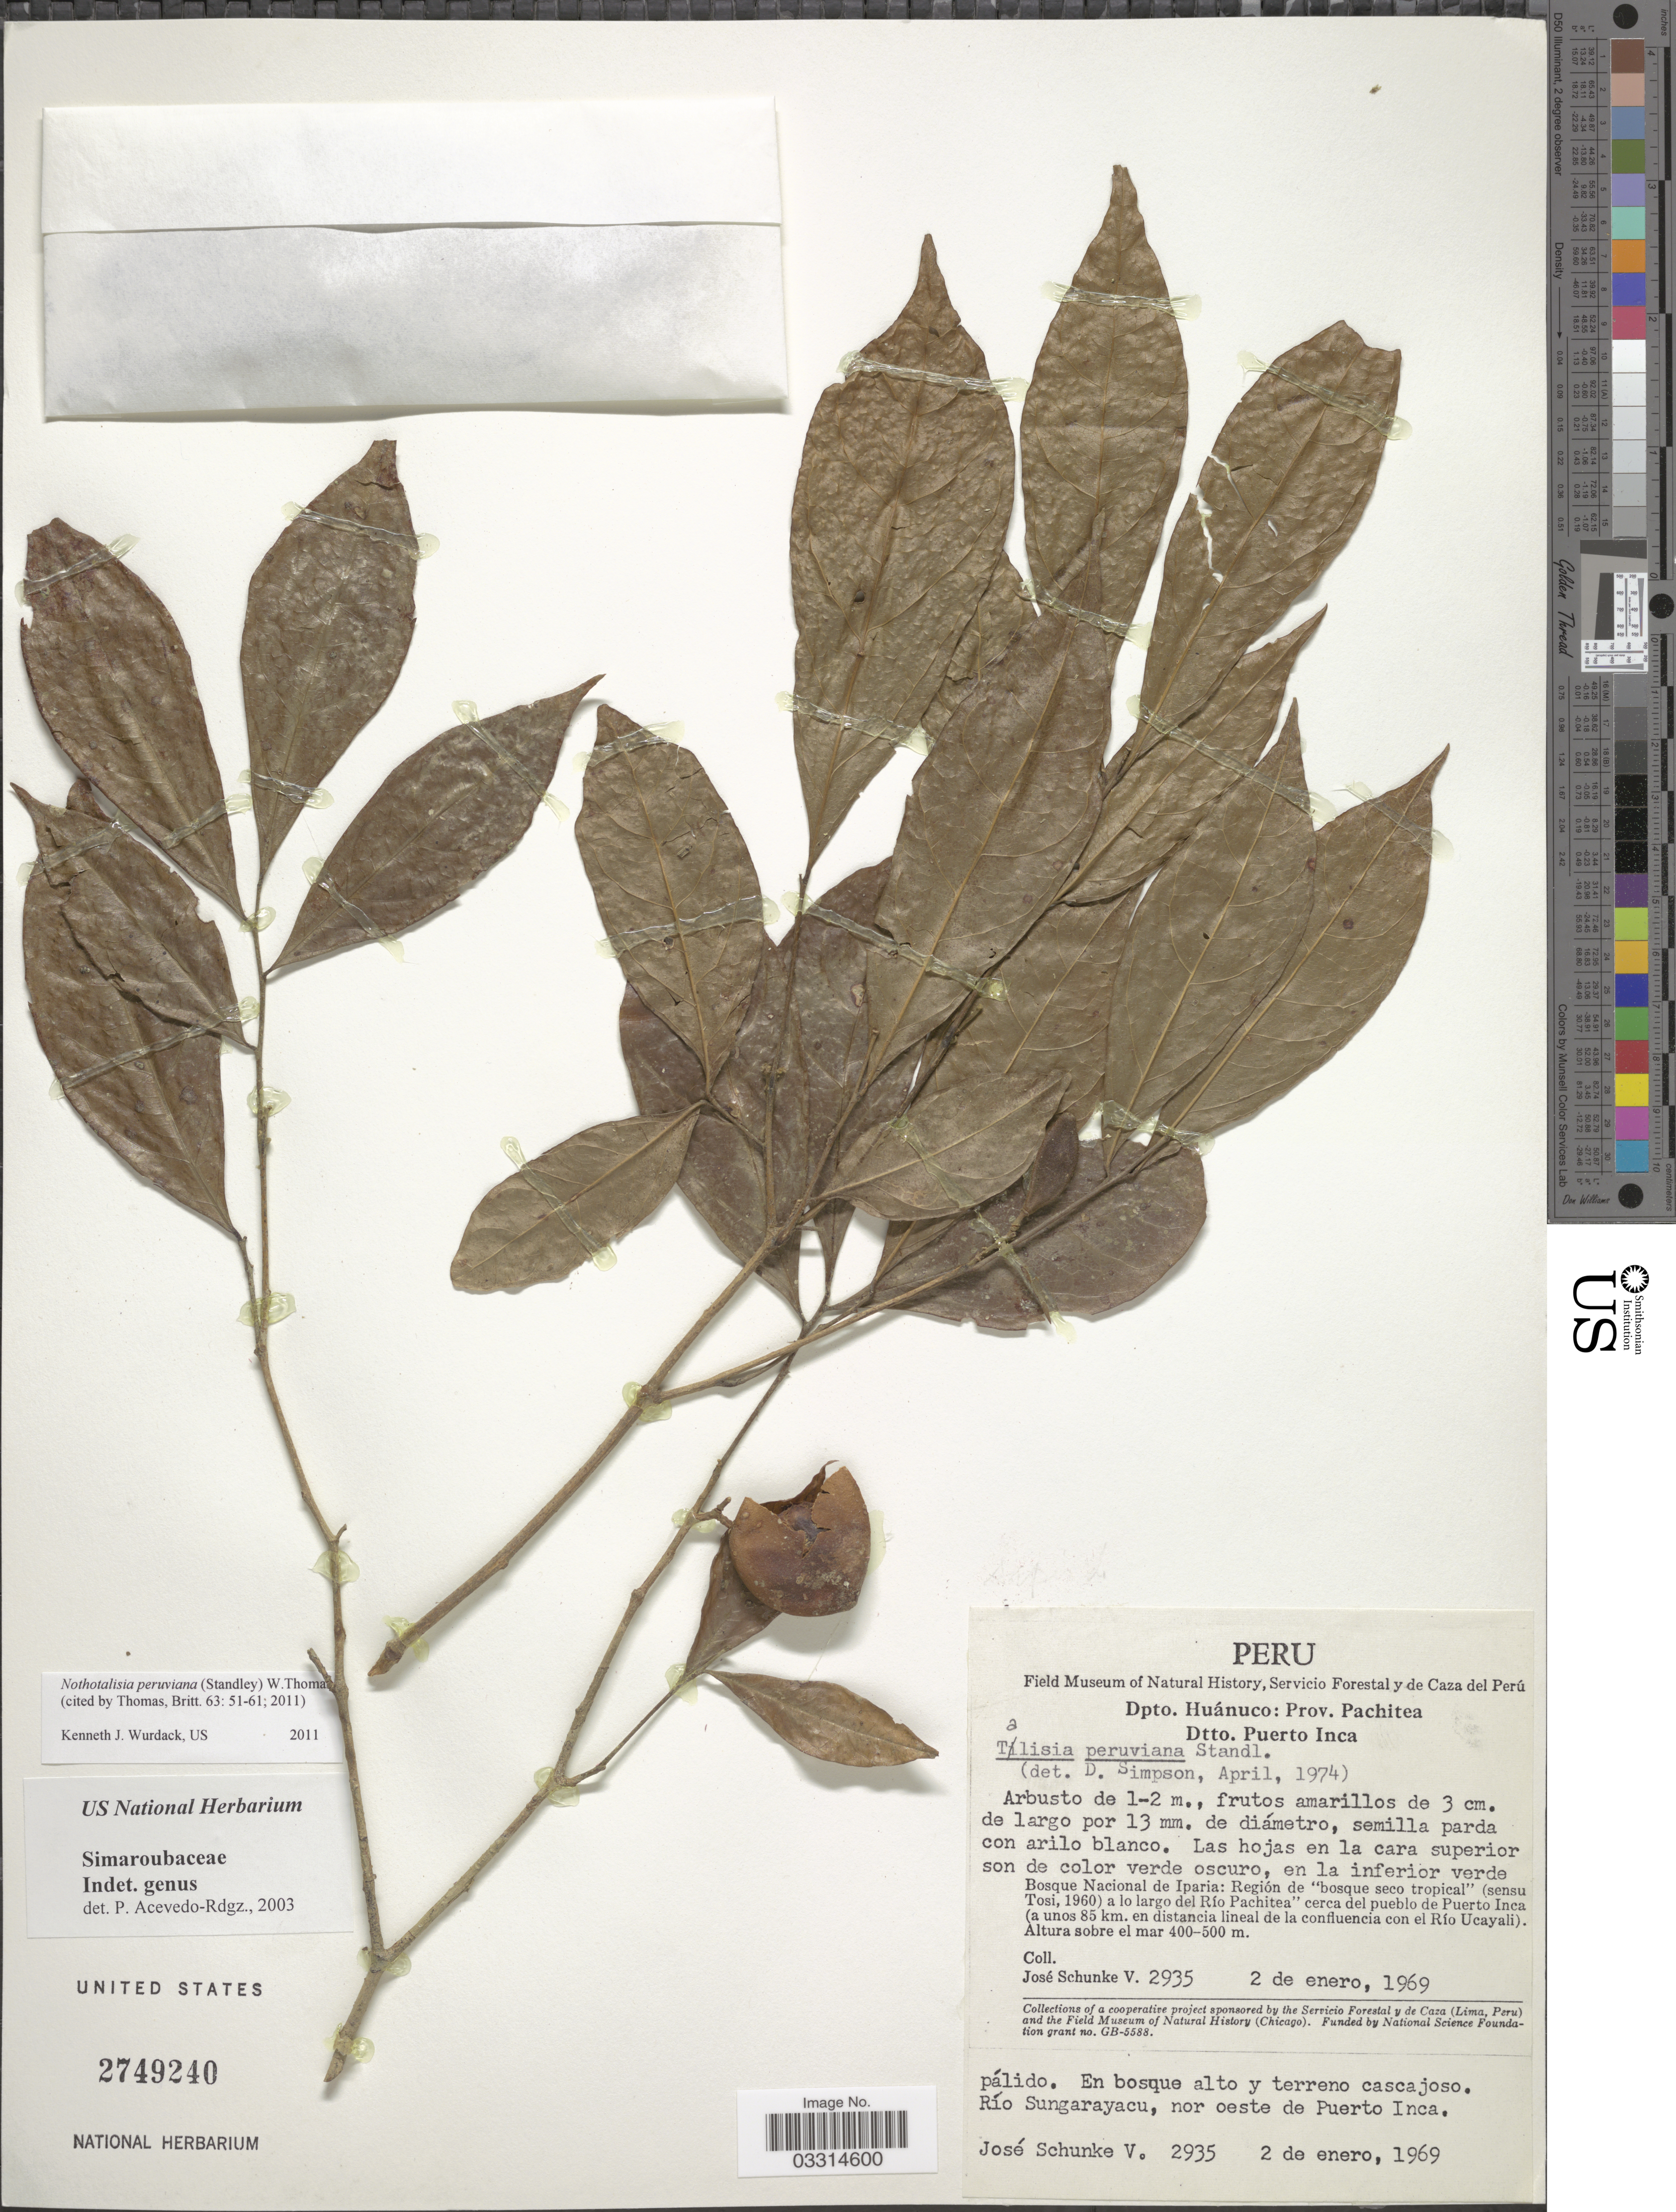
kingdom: Plantae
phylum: Tracheophyta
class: Magnoliopsida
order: Picramniales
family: Picramniaceae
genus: Nothotalisia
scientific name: Nothotalisia peruviana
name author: (Standl.) W.W. Thomas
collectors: J. Schunke Vigo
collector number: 2935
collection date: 1969-01-02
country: Peru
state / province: Huánuco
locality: Dpto. Huánuco: Prov. Pachitea. Dtto. Puerto Inca. Río Sungarayacu, nor oeste de Puerto Inca. Bosque Nacional de Iparia: Región de "bosque seco tropical" (sensu Tosi, 1960) a lo largo del Rio Pachitea cerca del pueblo de Puerto Inca (a unos 85 km. en distancia lineal de la confluencia con el Río Ucayali).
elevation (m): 400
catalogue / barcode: US 2749240